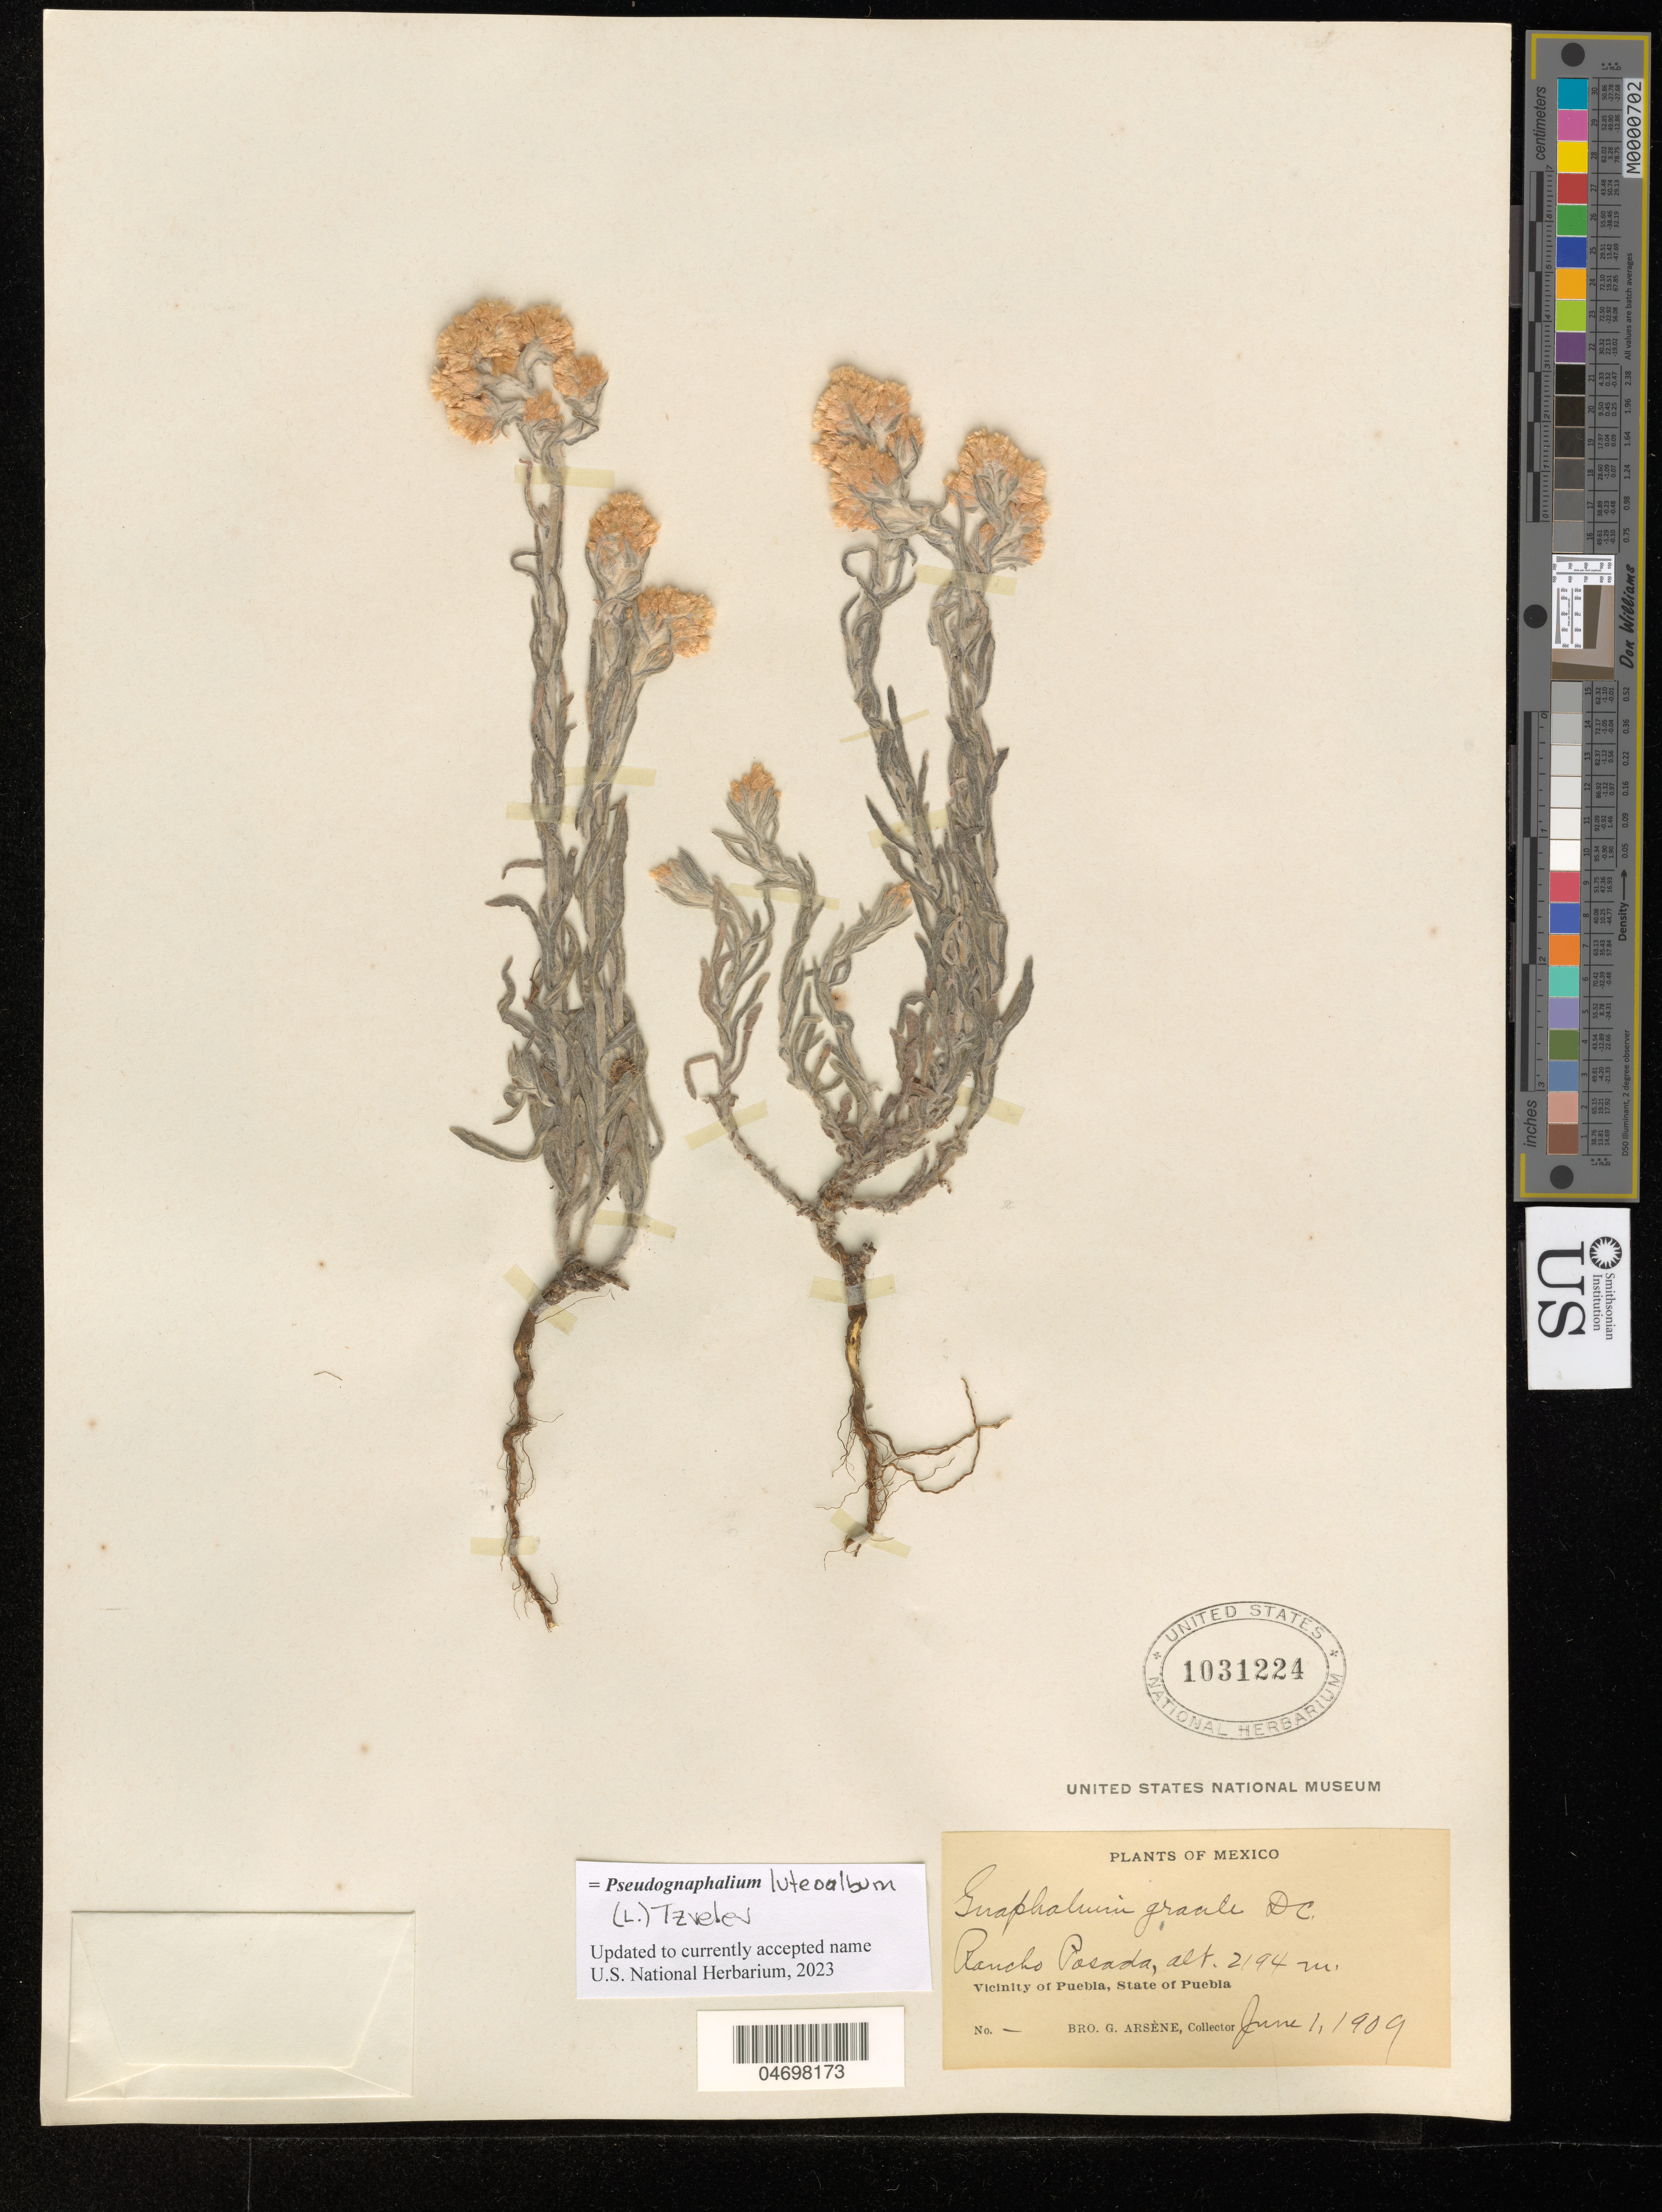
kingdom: Plantae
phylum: Tracheophyta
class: Magnoliopsida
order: Asterales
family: Asteraceae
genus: Pseudognaphalium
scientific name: Pseudognaphalium luteoalbum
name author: (L.) Hilliard & B.L. Burtt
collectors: Bro. G. Arsène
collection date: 1909-06-01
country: Mexico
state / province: Puebla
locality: Vicinity of Puebla, Rancho Posada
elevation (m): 2194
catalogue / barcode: US 1031224